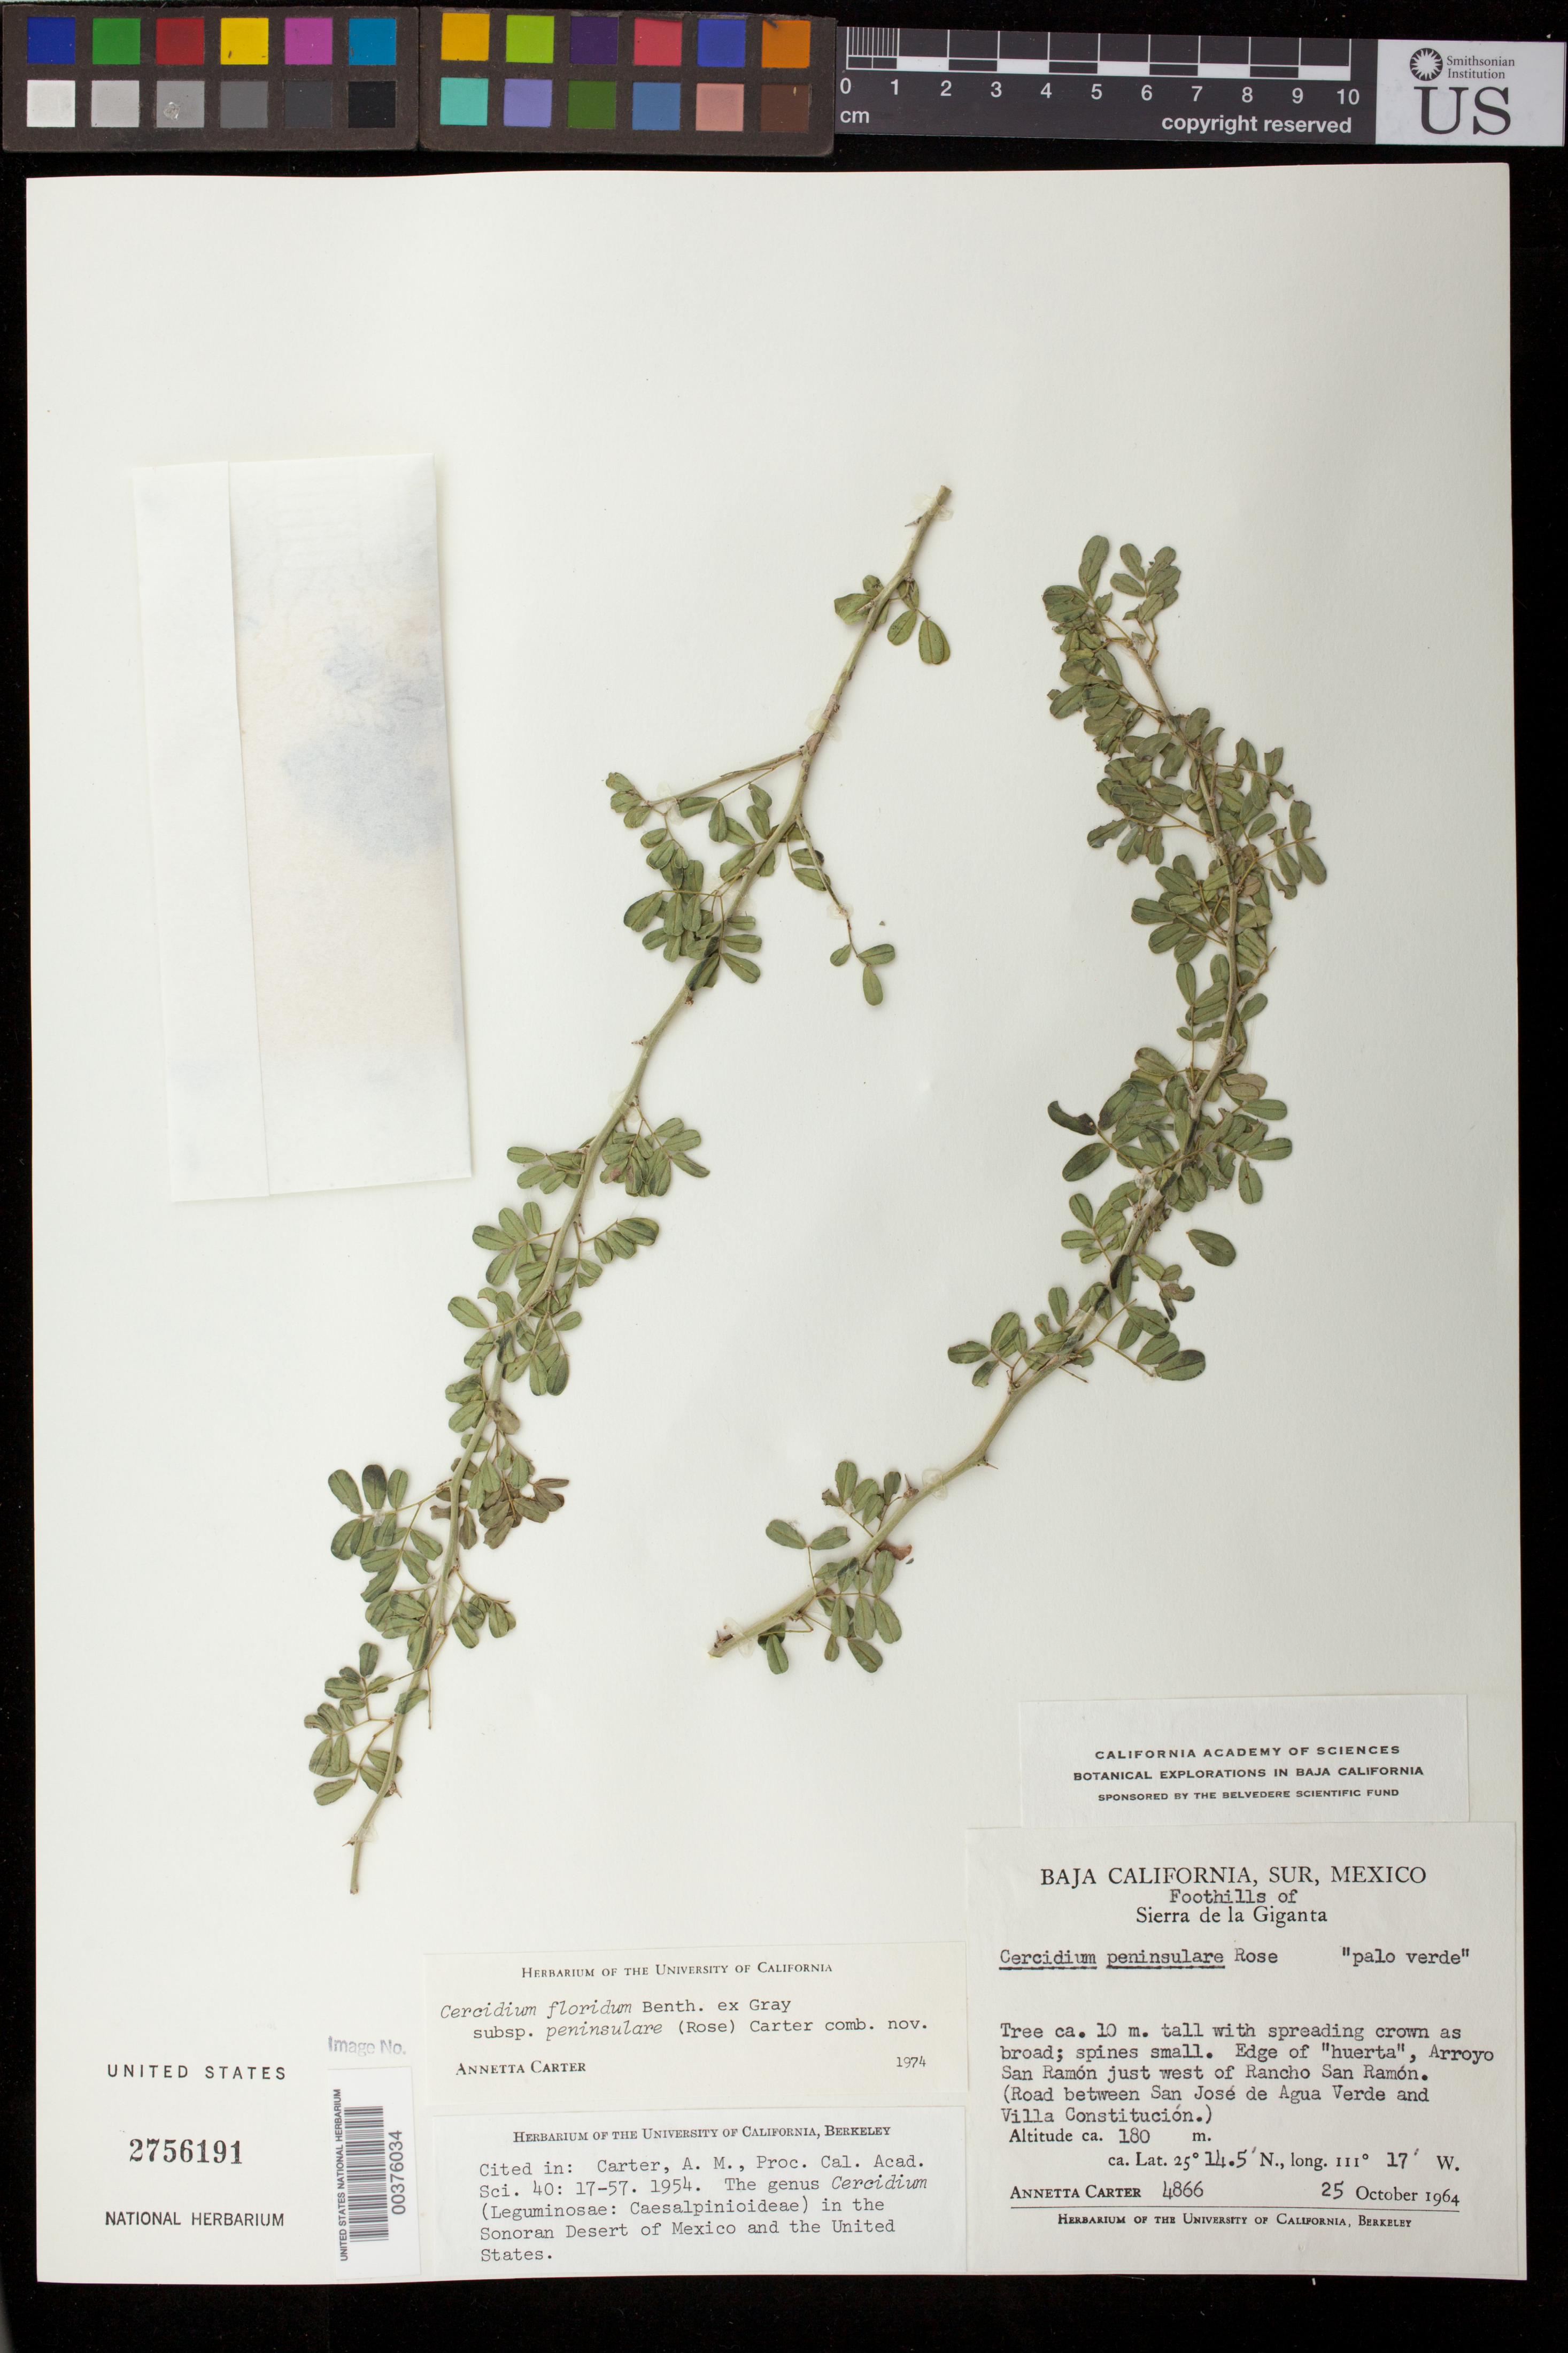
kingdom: Plantae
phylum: Tracheophyta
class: Magnoliopsida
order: Fabales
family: Fabaceae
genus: Parkinsonia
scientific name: Parkinsonia florida subsp. peninsulare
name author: (Rose) J.E. Hawkins & Felger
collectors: A. M. Carter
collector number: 4866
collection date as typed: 25 Oct 1964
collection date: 1964-10-25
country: Mexico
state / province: Baja California Sur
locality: Arroyo San Ramon just west of Rancho San Ramon, (road between San Jose de Agua Verde and Villa Constitucion)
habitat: edge of "huerta",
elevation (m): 180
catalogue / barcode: US 2756191